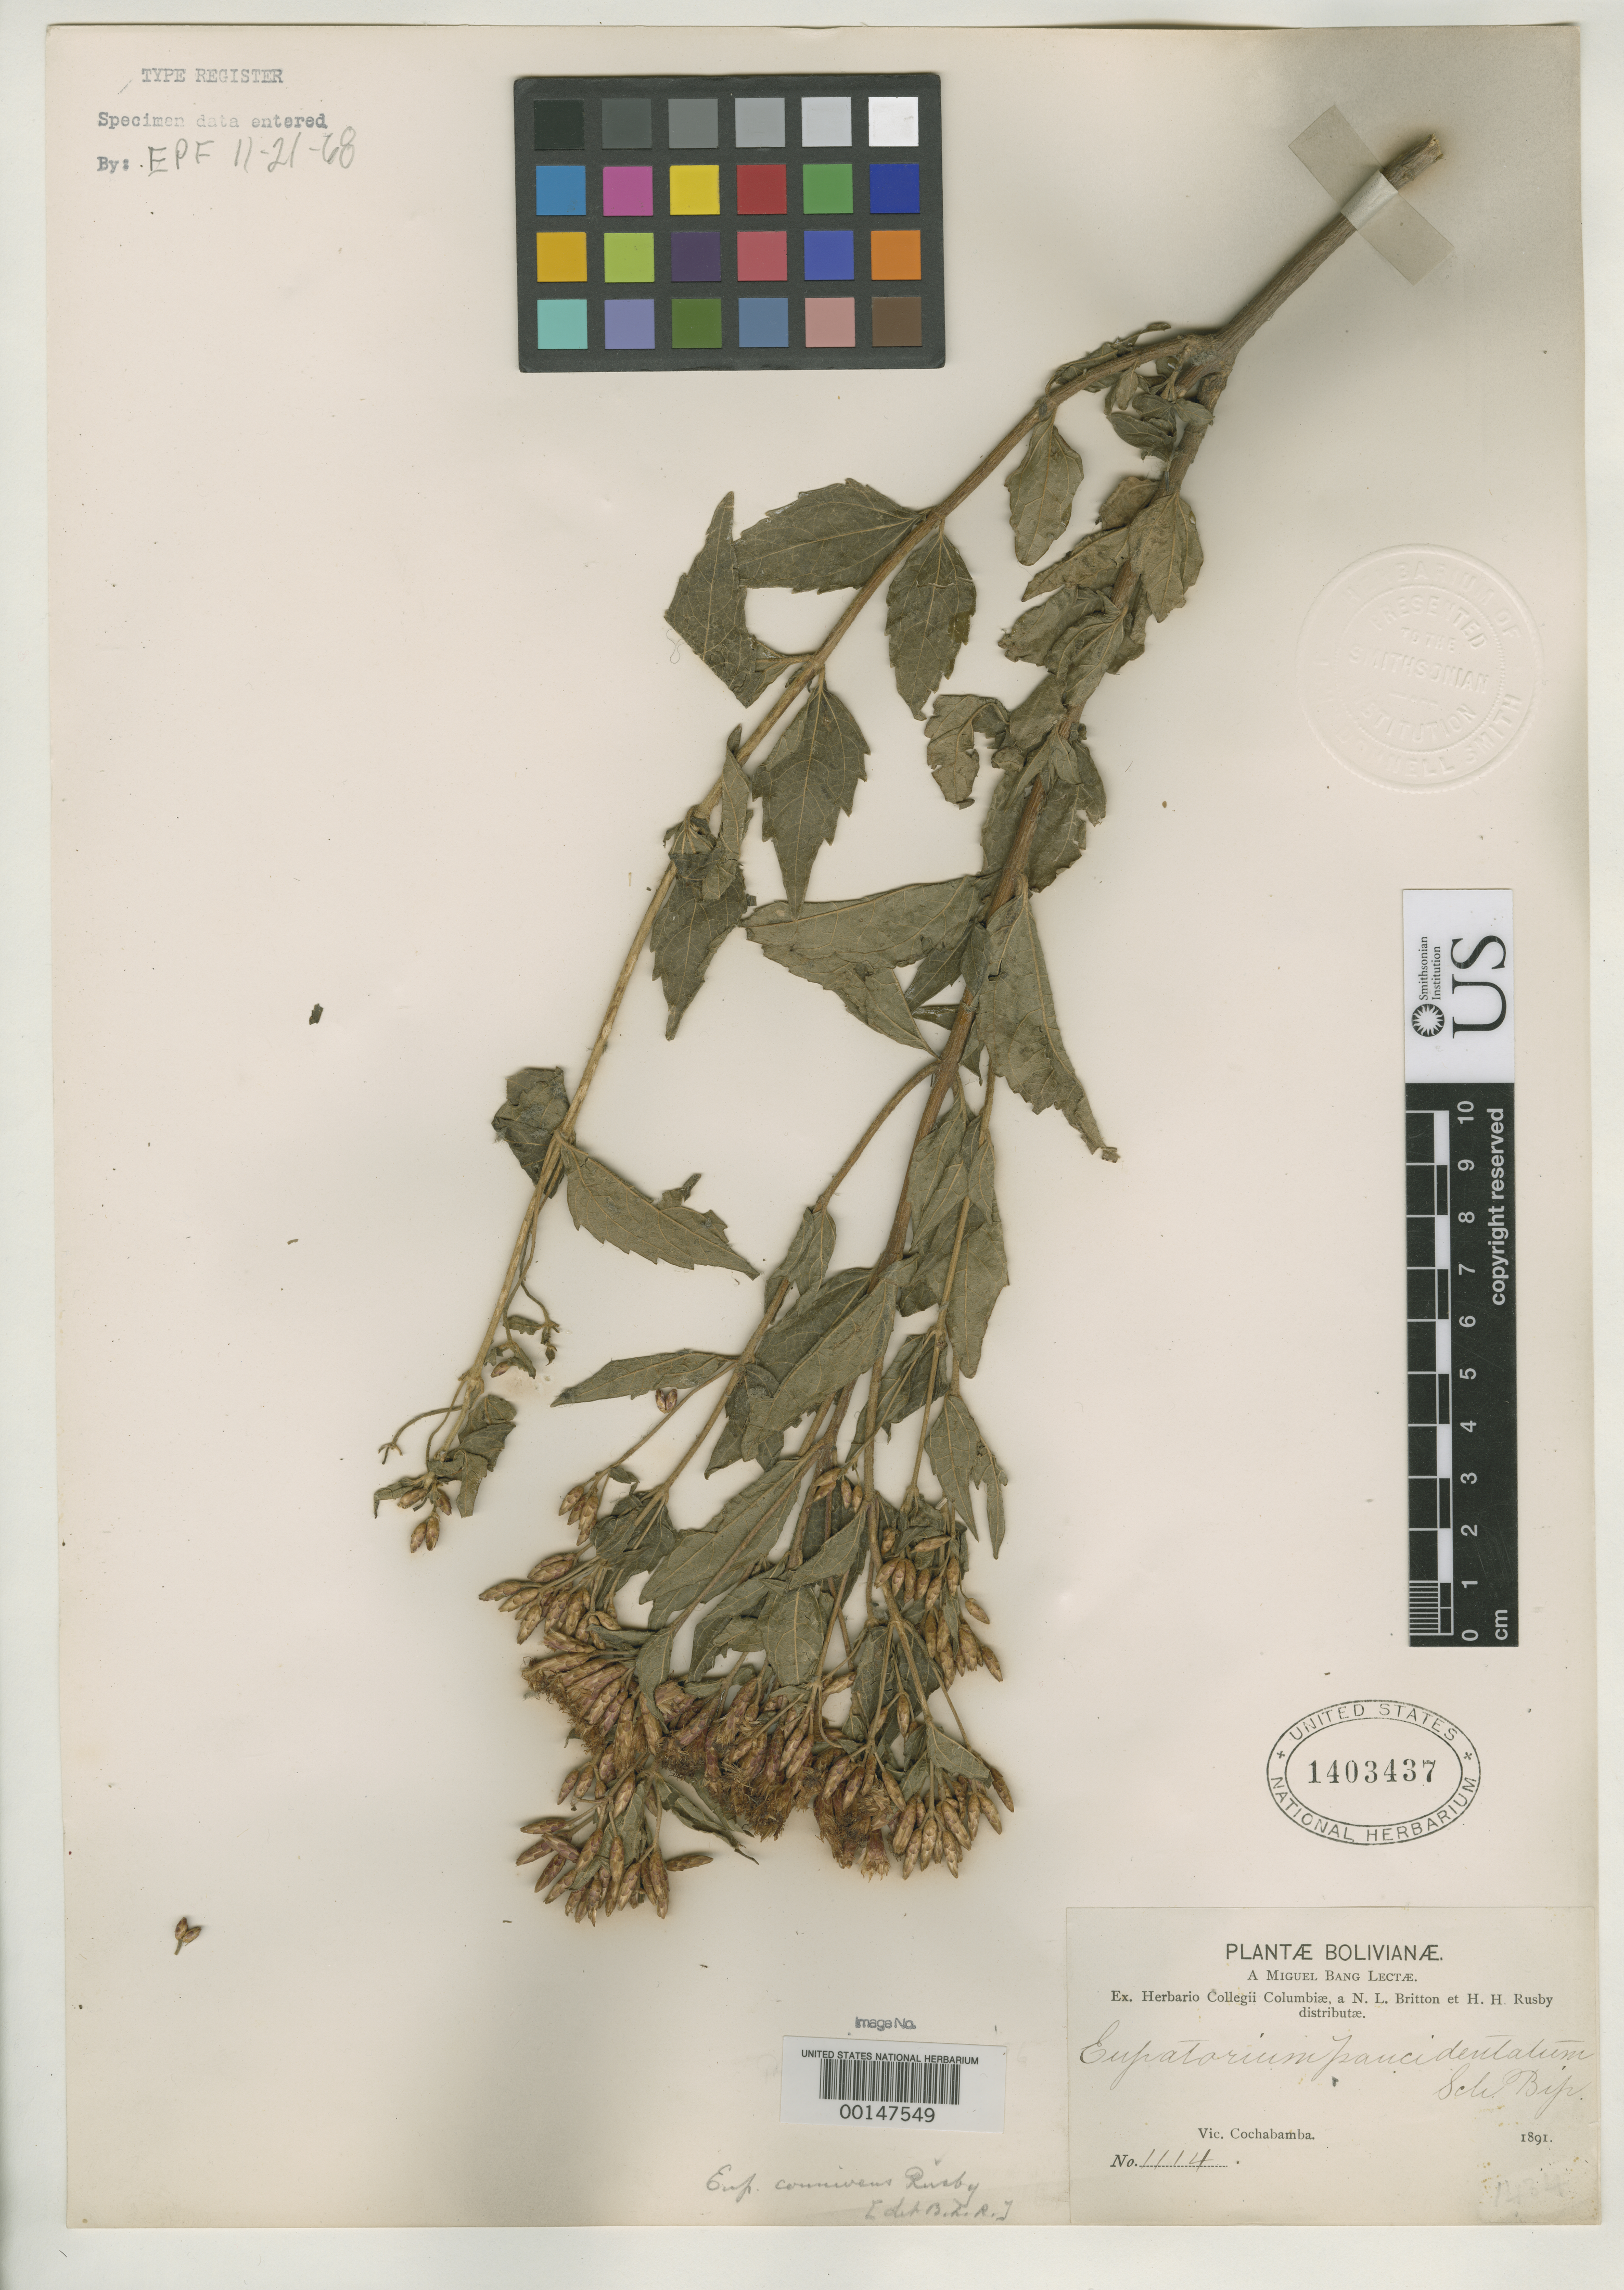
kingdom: Plantae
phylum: Tracheophyta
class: Magnoliopsida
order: Asterales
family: Asteraceae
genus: Eupatorium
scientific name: Eupatorium connivens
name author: Rusby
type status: Type Collection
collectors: M. Bang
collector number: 1114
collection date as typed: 1891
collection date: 1891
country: Bolivia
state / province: Cochabamba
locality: Vicinity Cochabamba.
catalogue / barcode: US 1403437